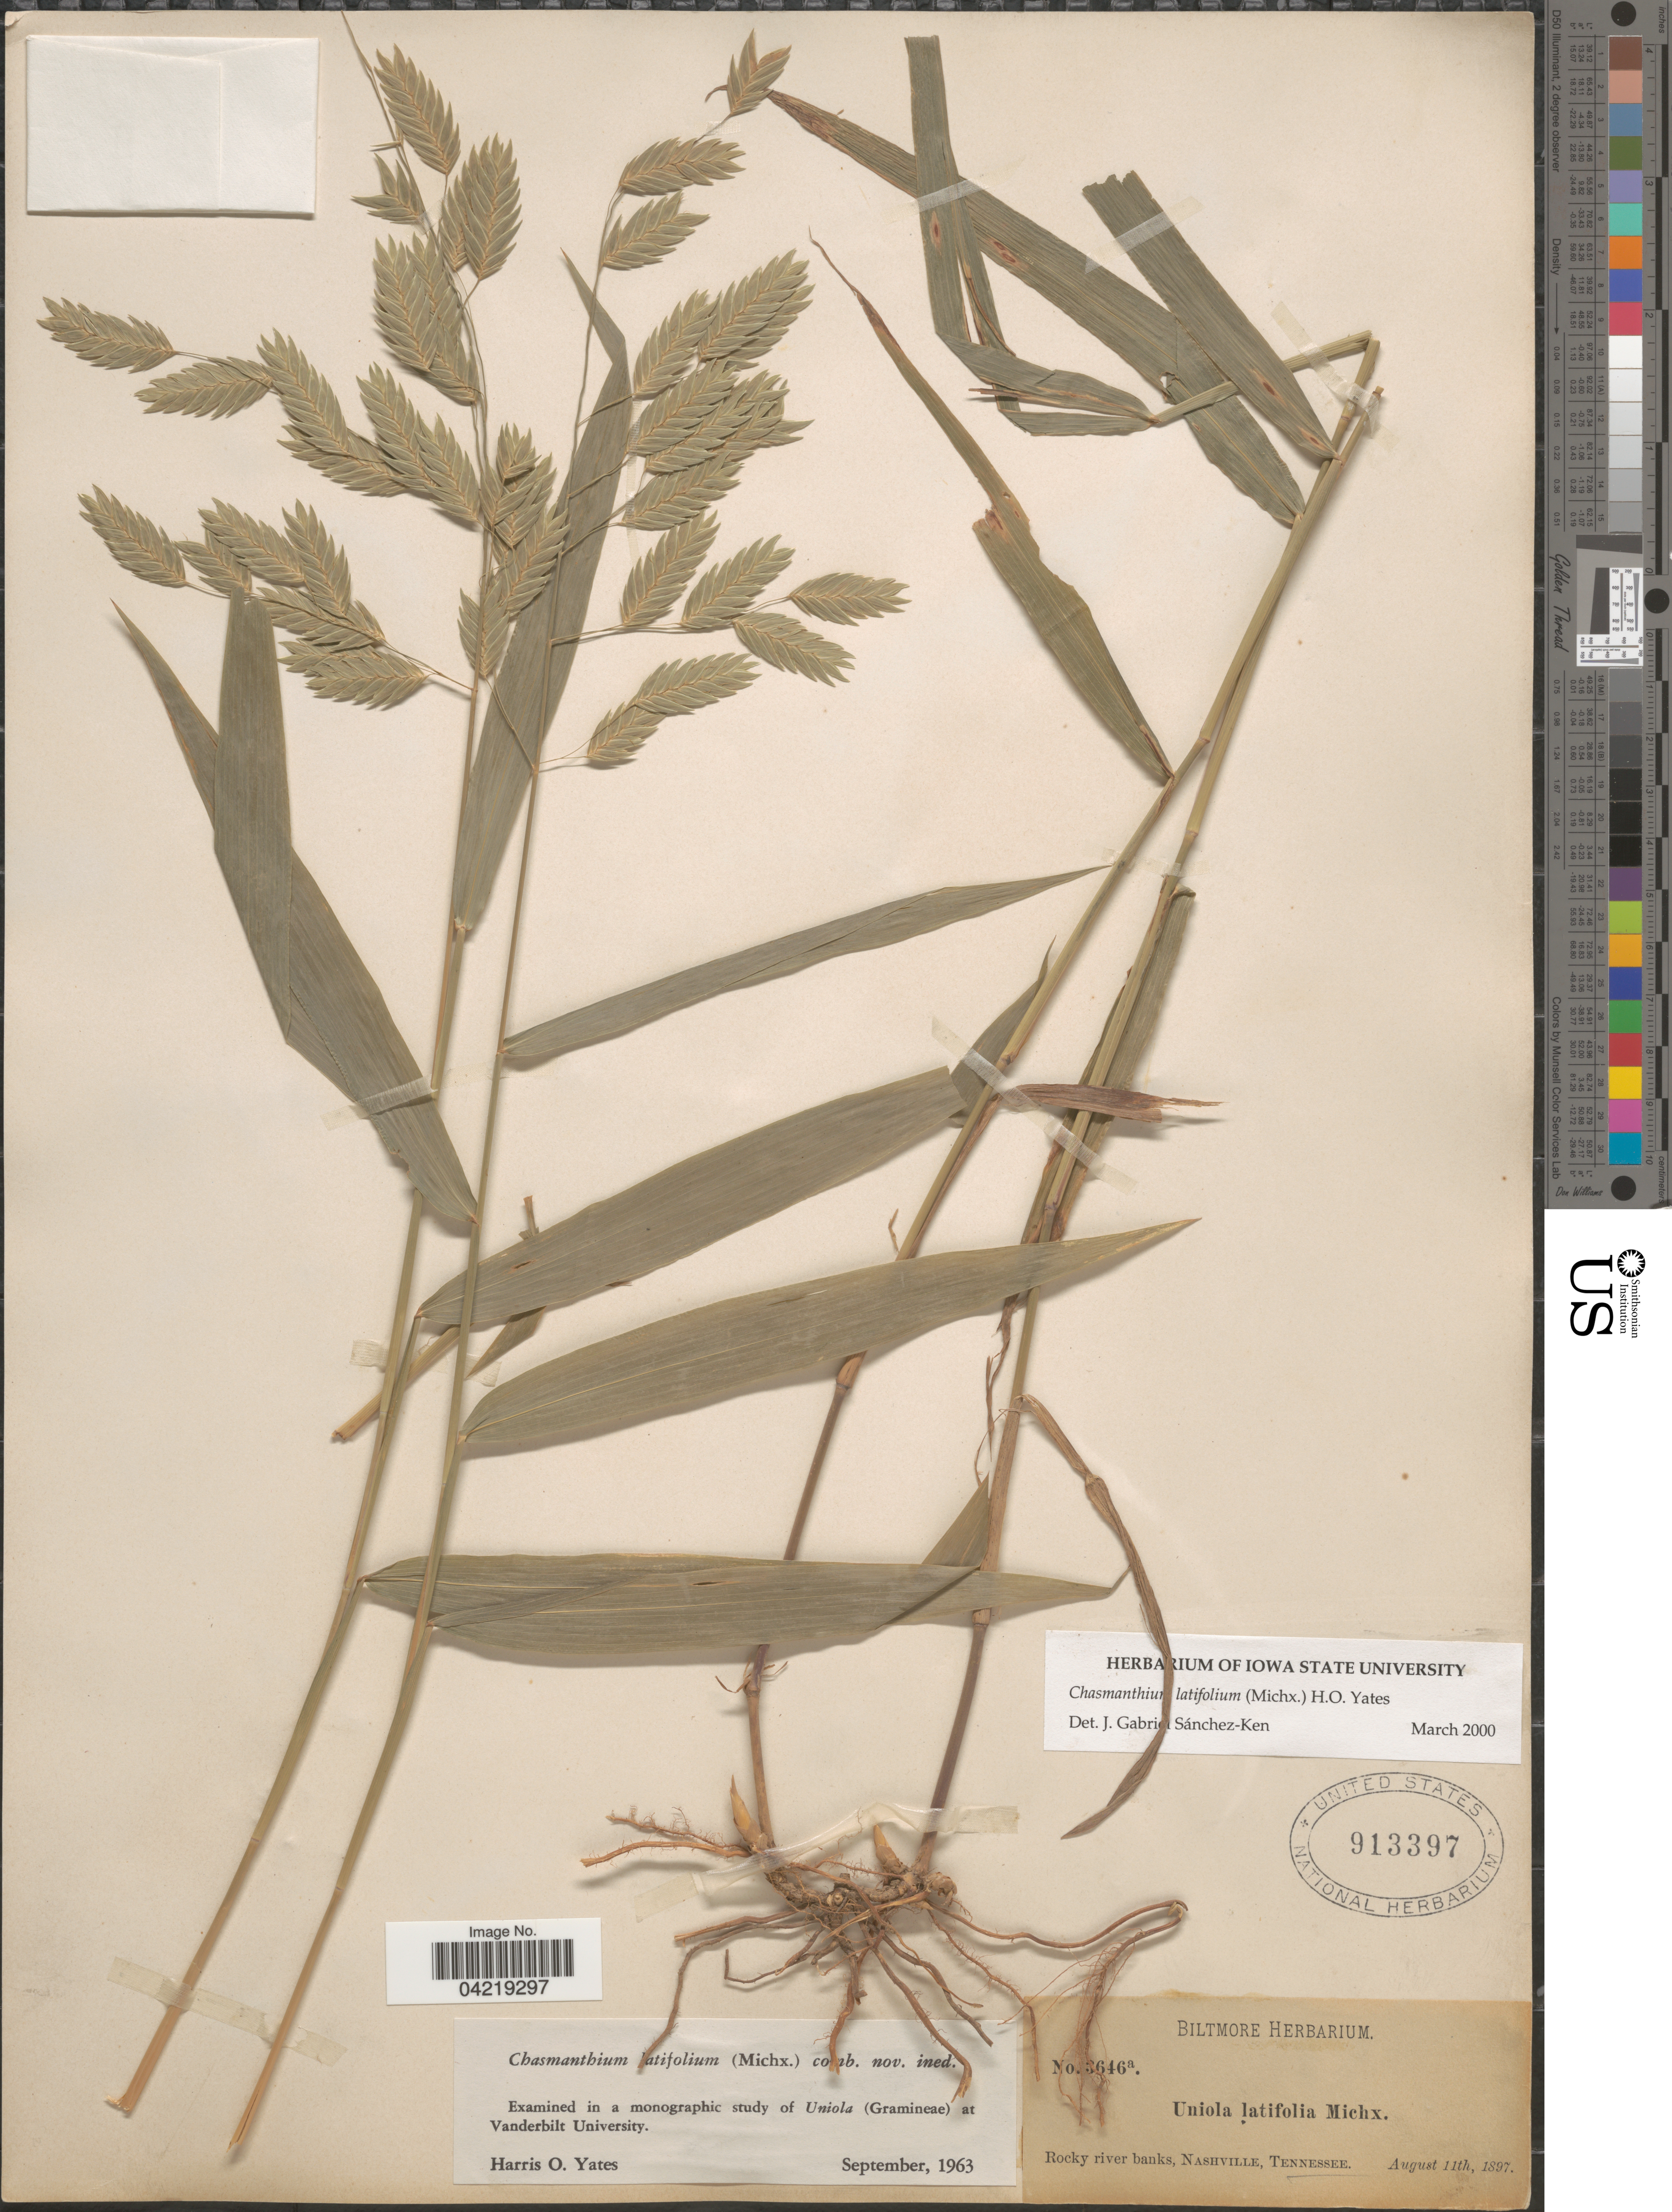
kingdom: Plantae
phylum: Tracheophyta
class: Liliopsida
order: Poales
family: Poaceae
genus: Chasmanthium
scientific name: Chasmanthium latifolium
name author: (Michx.) H.O. Yates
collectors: ex herb. Biltmore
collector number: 3646a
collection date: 1897-08-11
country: United States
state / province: Tennessee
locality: Rocky river banks, Nashville.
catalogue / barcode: US 913397